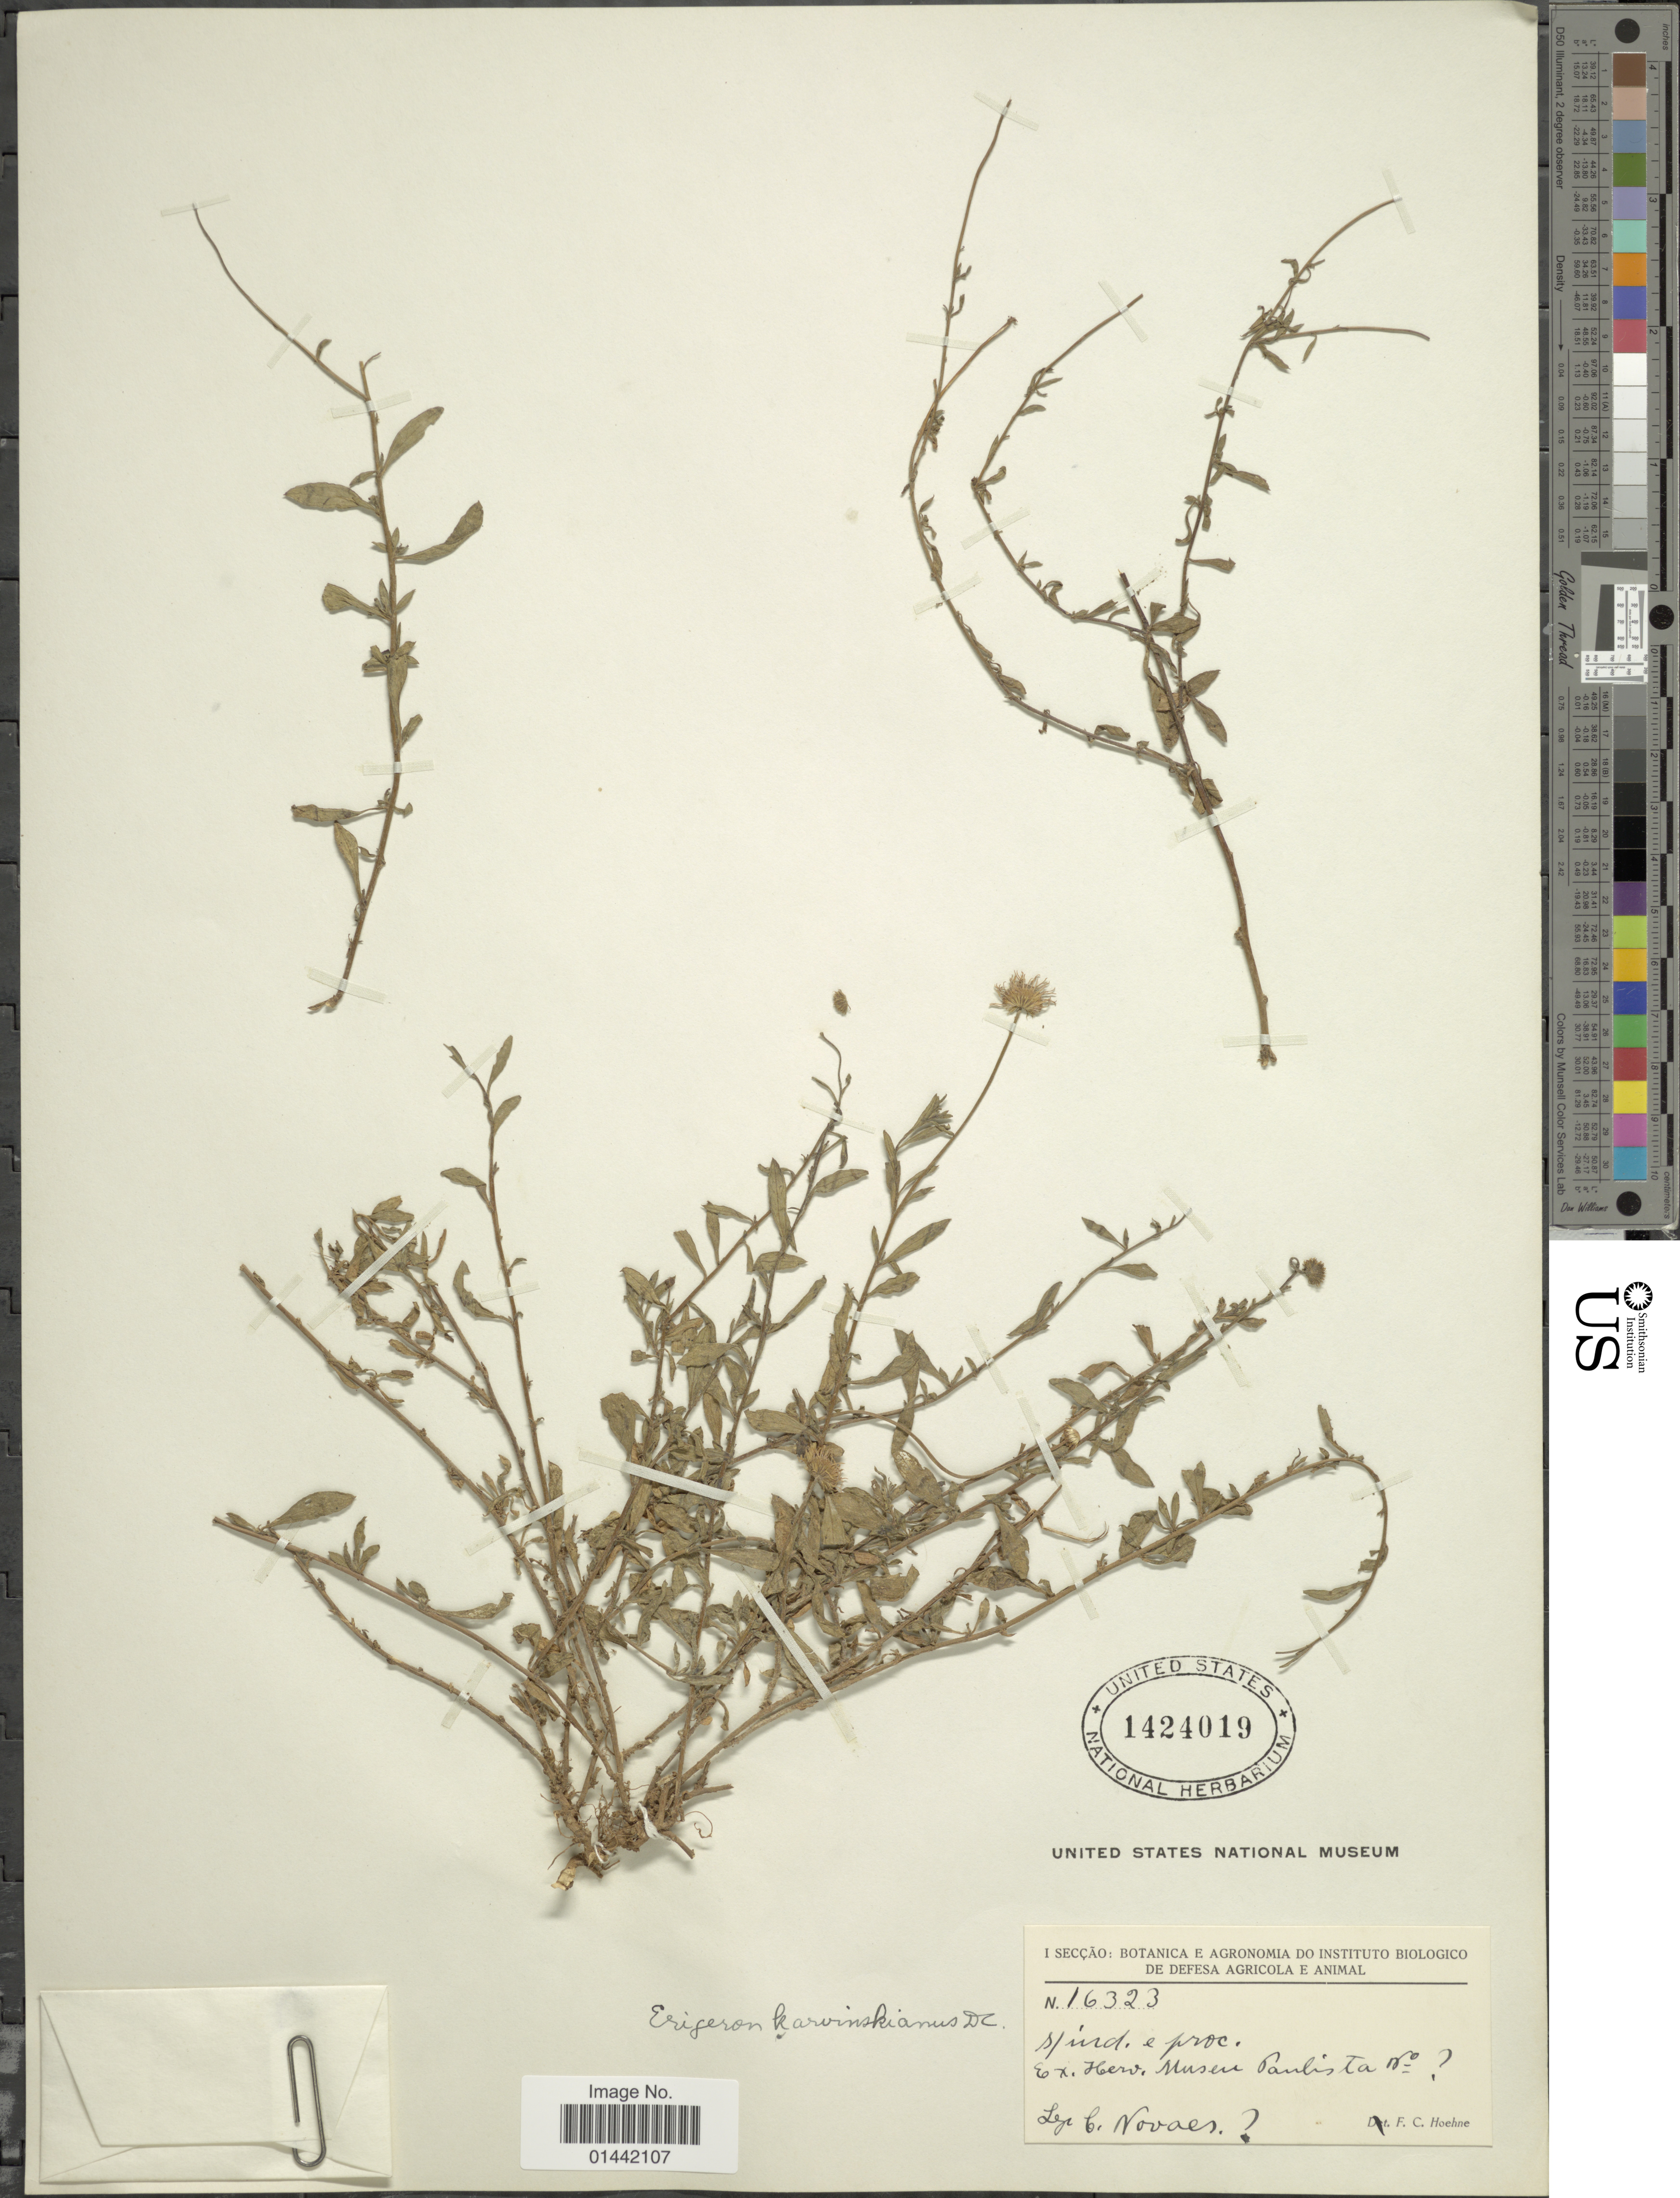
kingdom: Plantae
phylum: Tracheophyta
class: Magnoliopsida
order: Asterales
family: Asteraceae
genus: Erigeron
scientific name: Erigeron karvinskianus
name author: DC.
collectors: C. Novaes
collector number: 16323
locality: Museu Palista no. [unsure placement] [interpreted]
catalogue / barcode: US 1424019